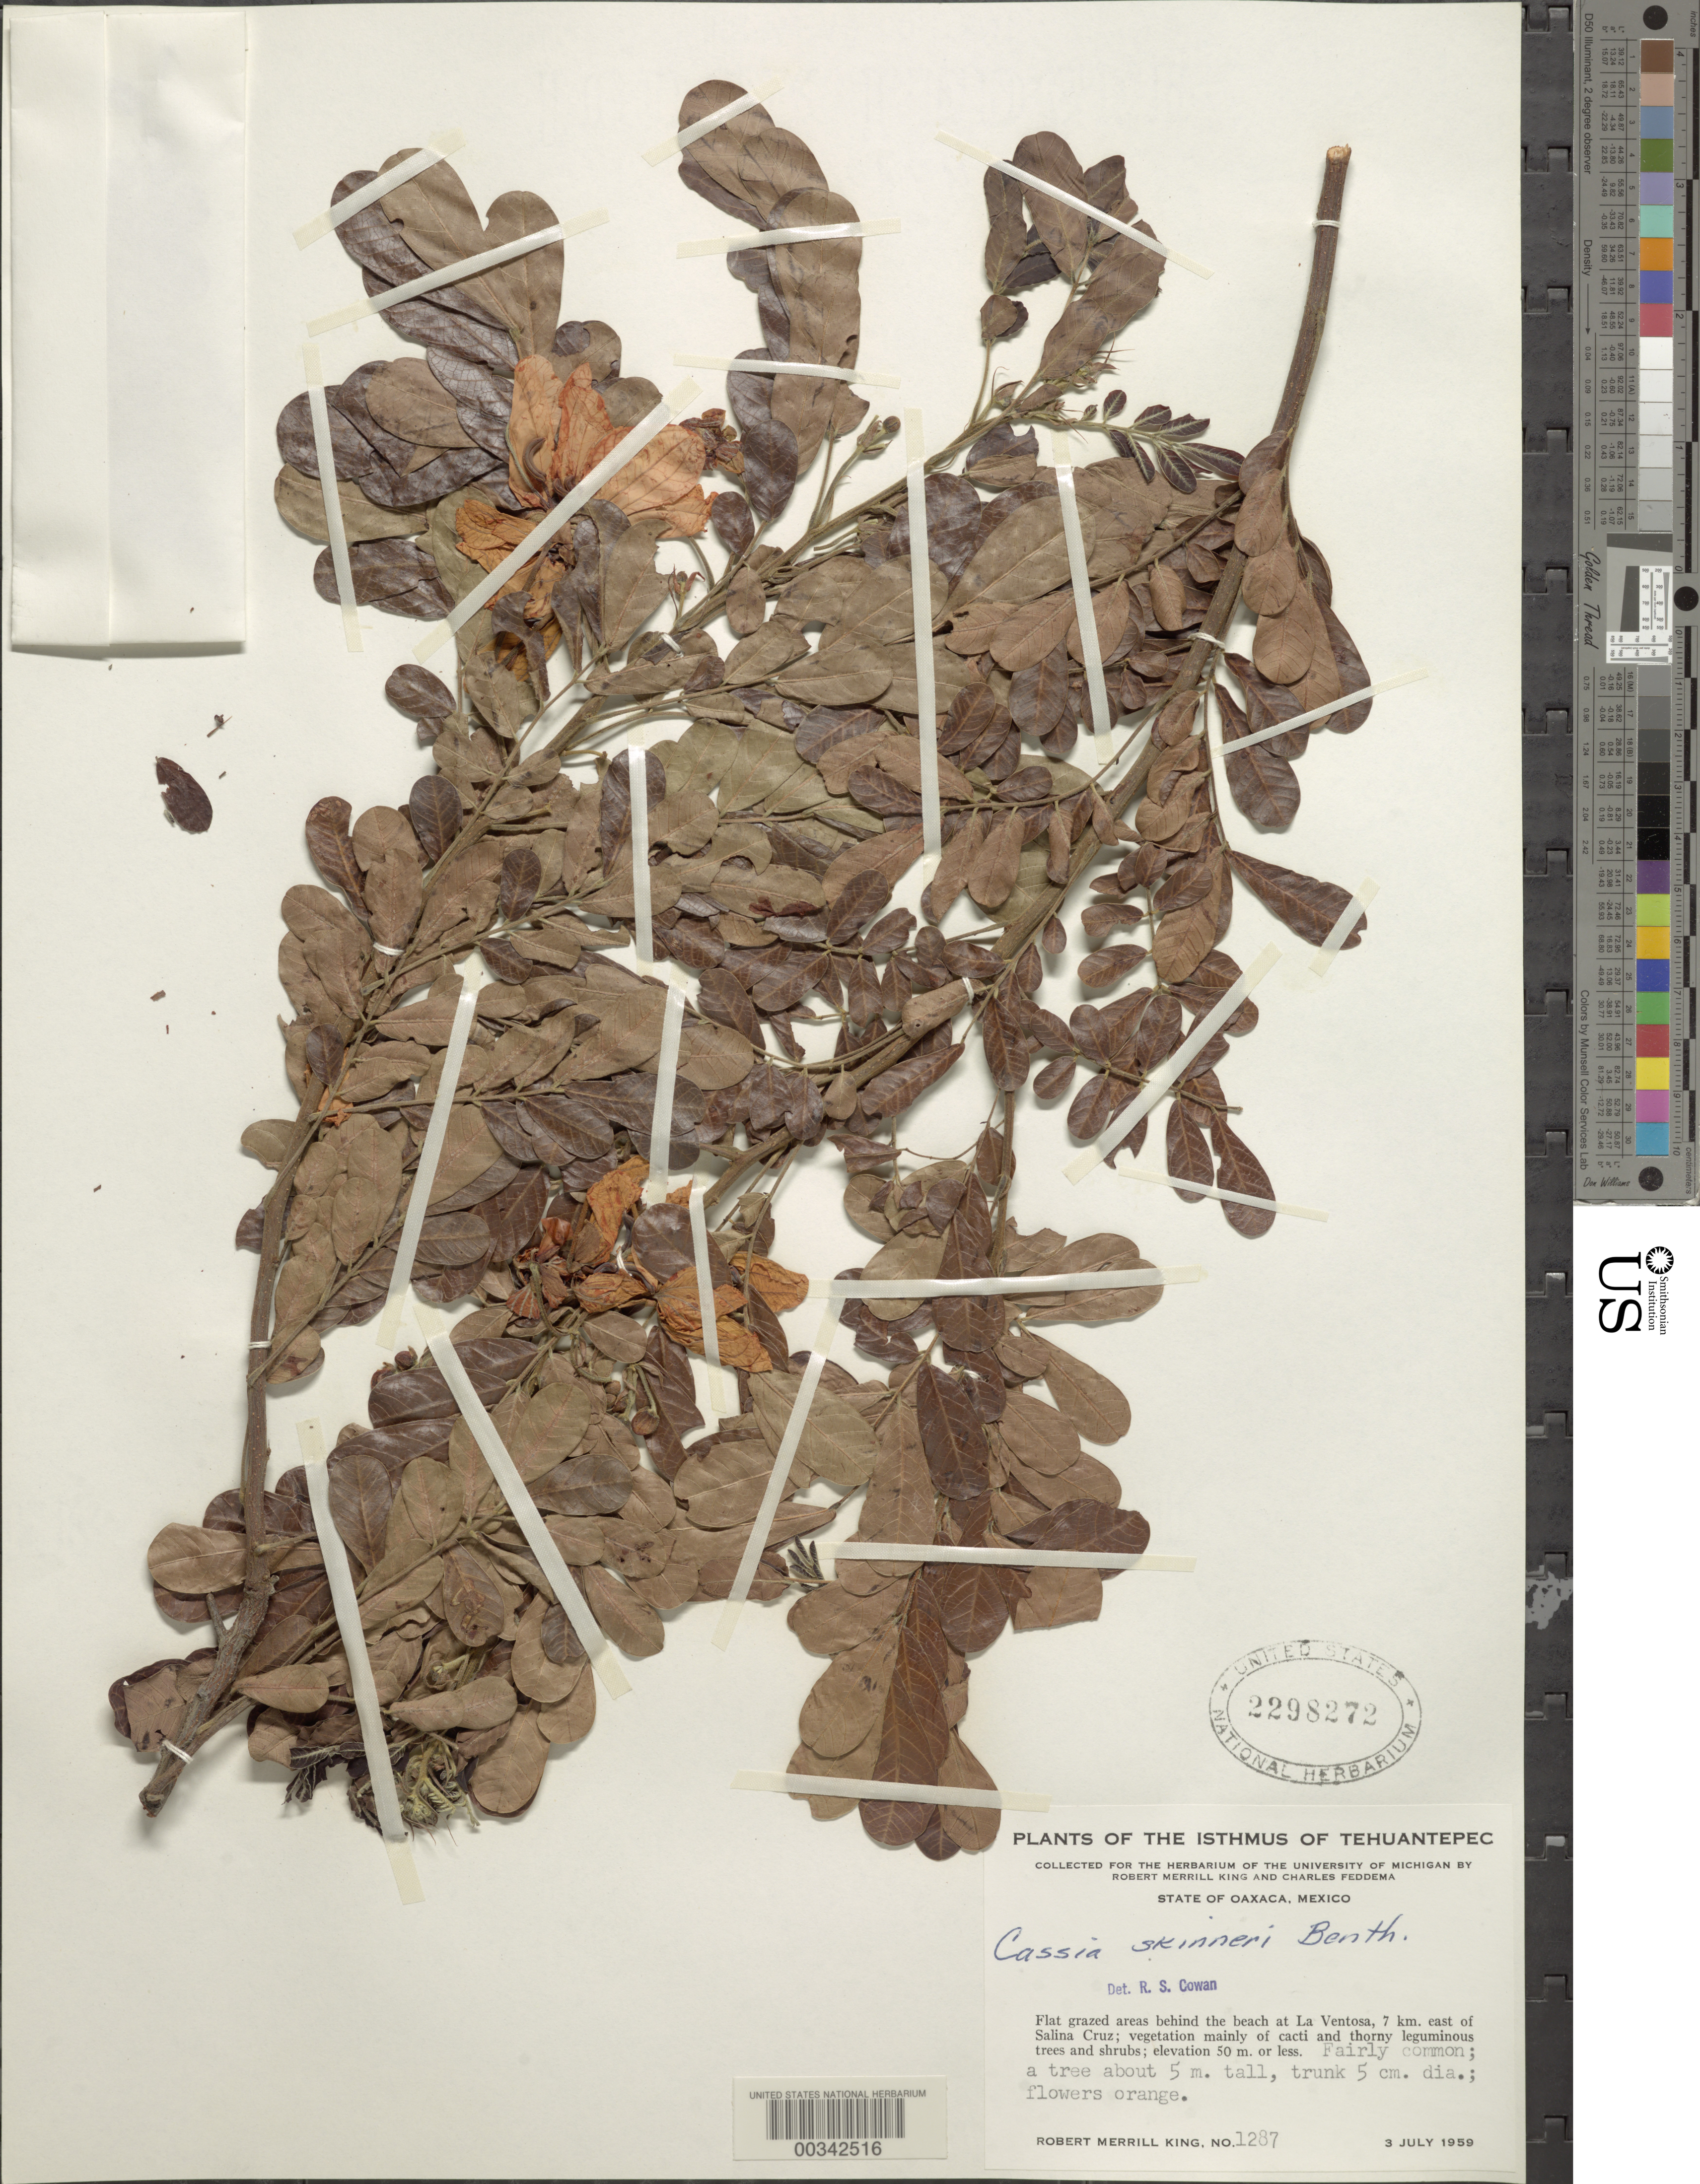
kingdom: Plantae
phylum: Tracheophyta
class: Magnoliopsida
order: Fabales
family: Fabaceae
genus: Senna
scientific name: Senna skinneri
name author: (Benth.) H.S. Irwin & Barneby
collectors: R. M. King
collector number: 1287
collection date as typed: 03 Jul 1959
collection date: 1959-07-03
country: Mexico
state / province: Oaxaca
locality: Behind the beach at la ventosa, 7 km E of salina cruz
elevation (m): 50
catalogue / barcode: US 2298272